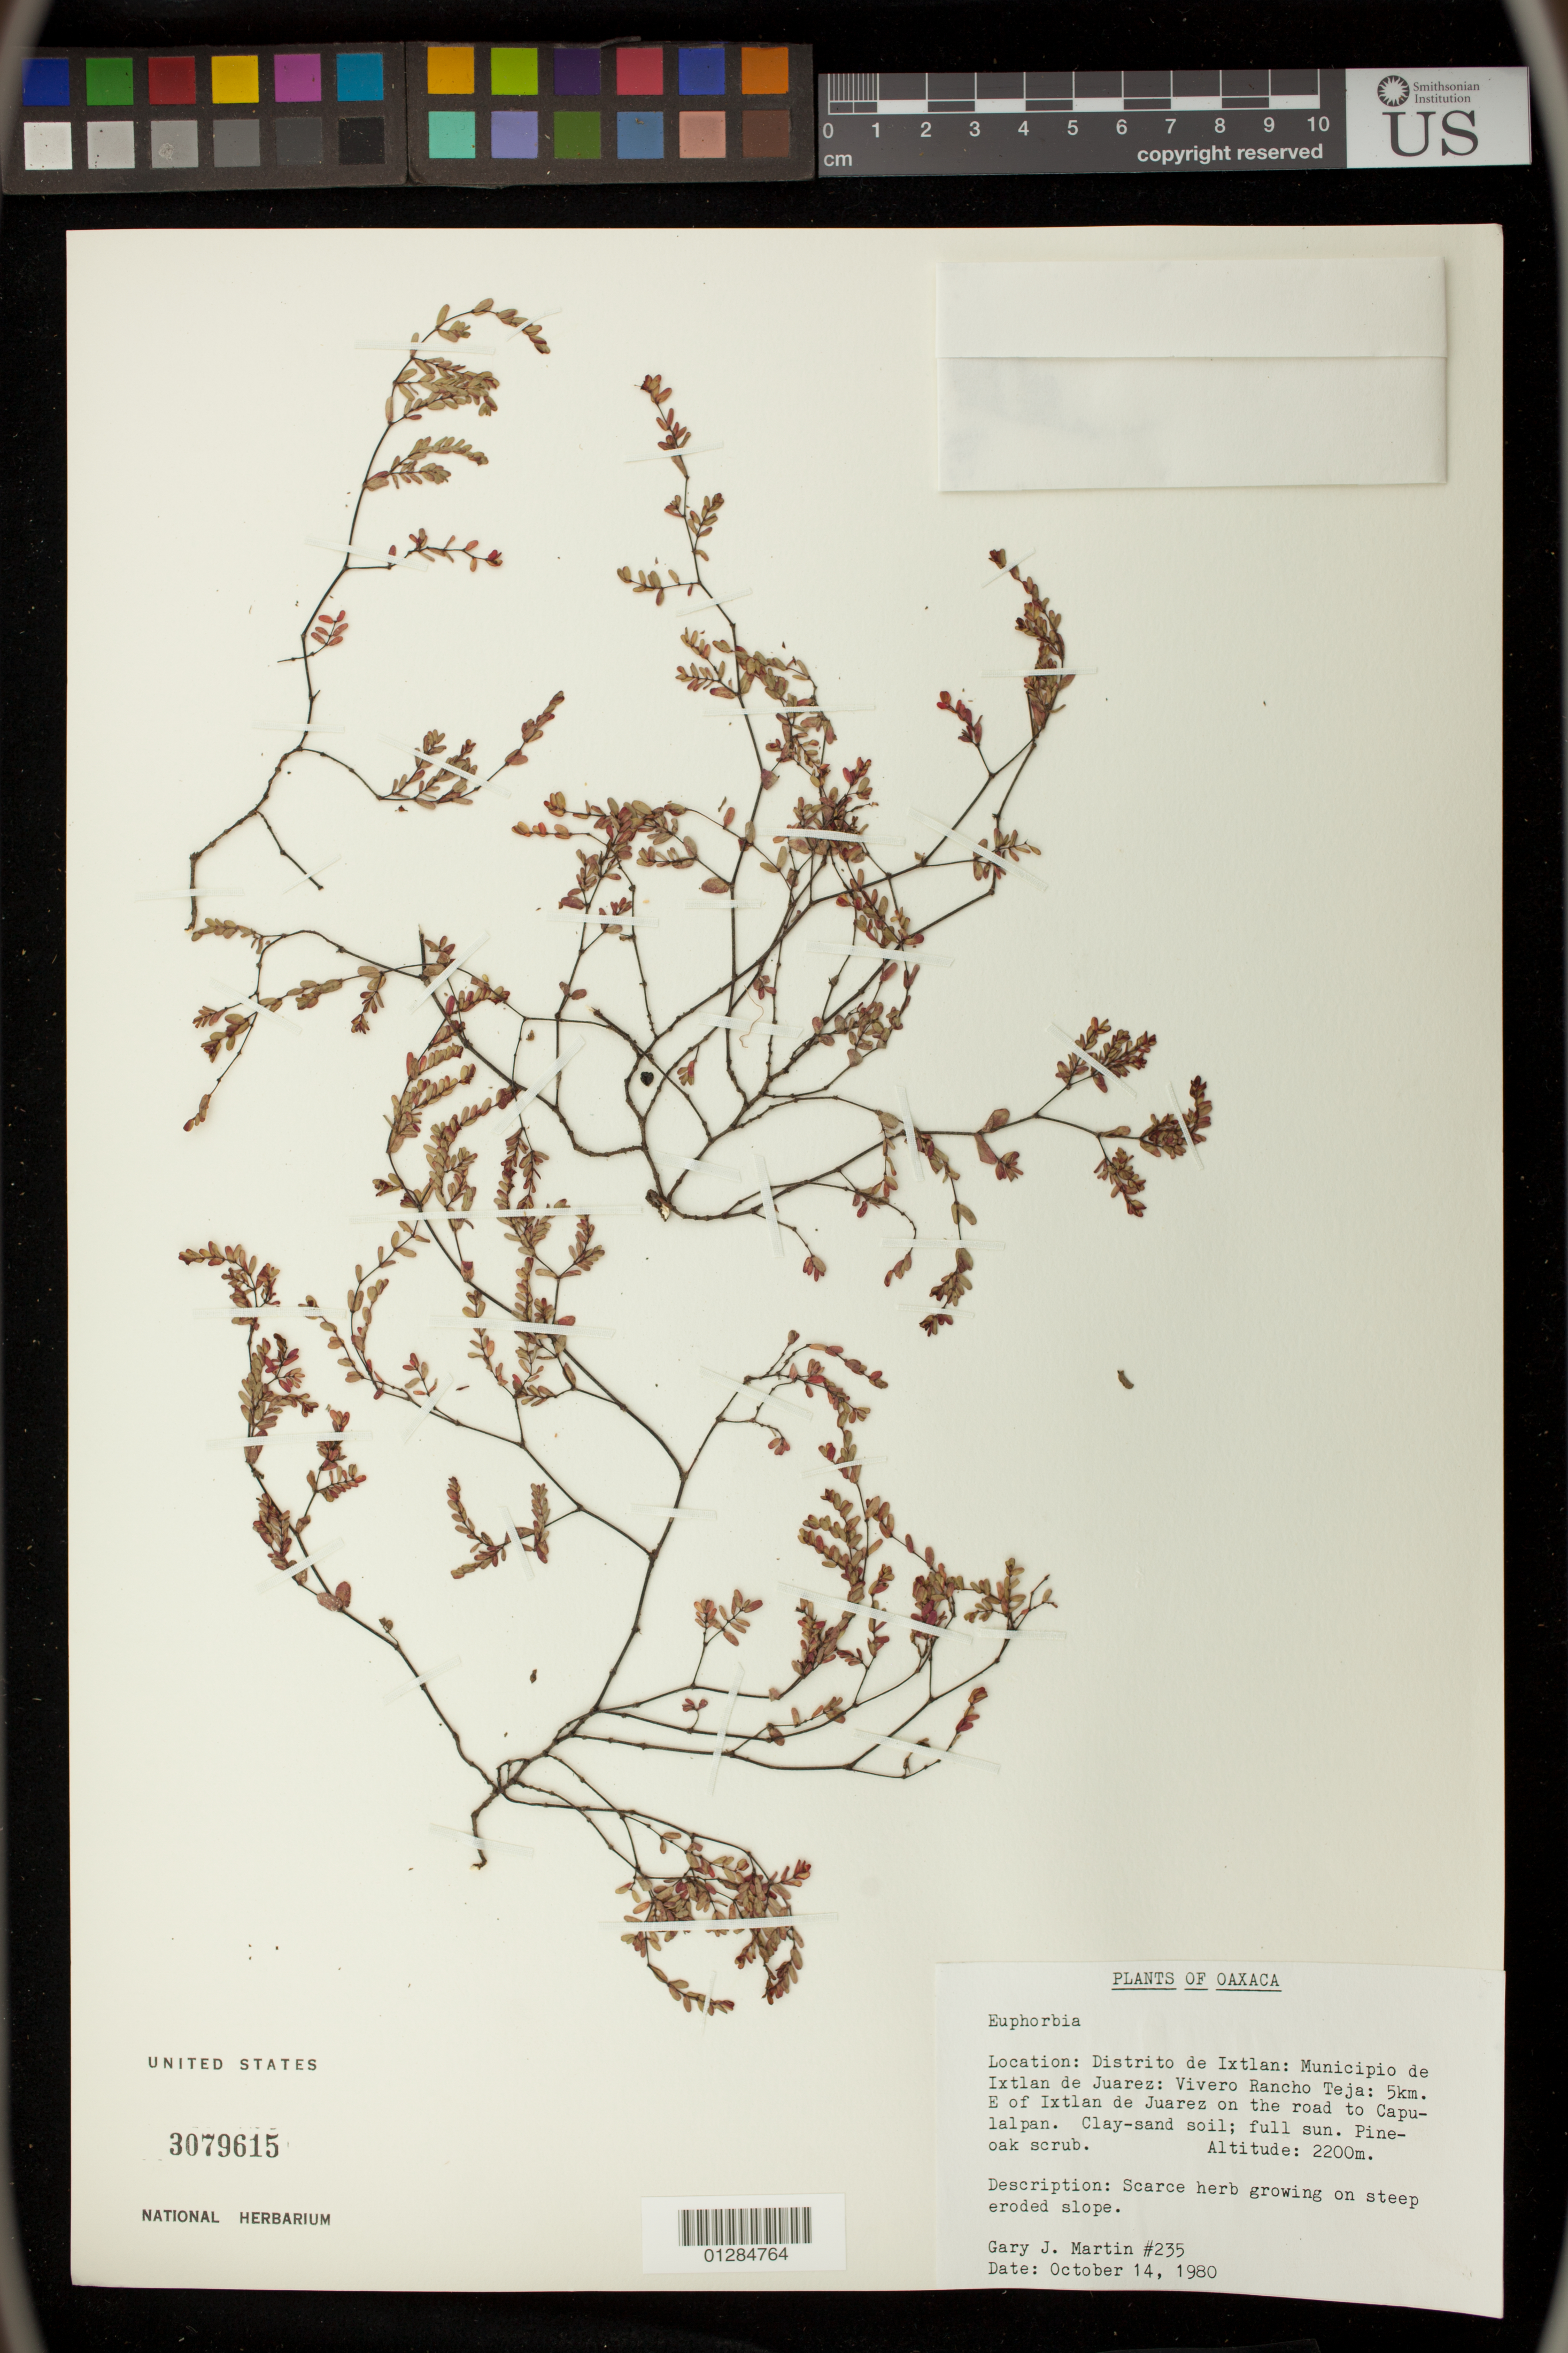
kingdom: Plantae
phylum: Tracheophyta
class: Magnoliopsida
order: Malpighiales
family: Euphorbiaceae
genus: Euphorbia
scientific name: Euphorbia sp.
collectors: G. J. Martin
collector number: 235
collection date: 1980-10-14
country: Mexico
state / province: Oaxaca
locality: Distrito de Ixtlan: Municipio de Ixtlan de Juarez: Vivero Rancho Teja: 5km E of Ixtlan de Juarez on the road to Capulalpan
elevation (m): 2200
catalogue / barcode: US 3079615